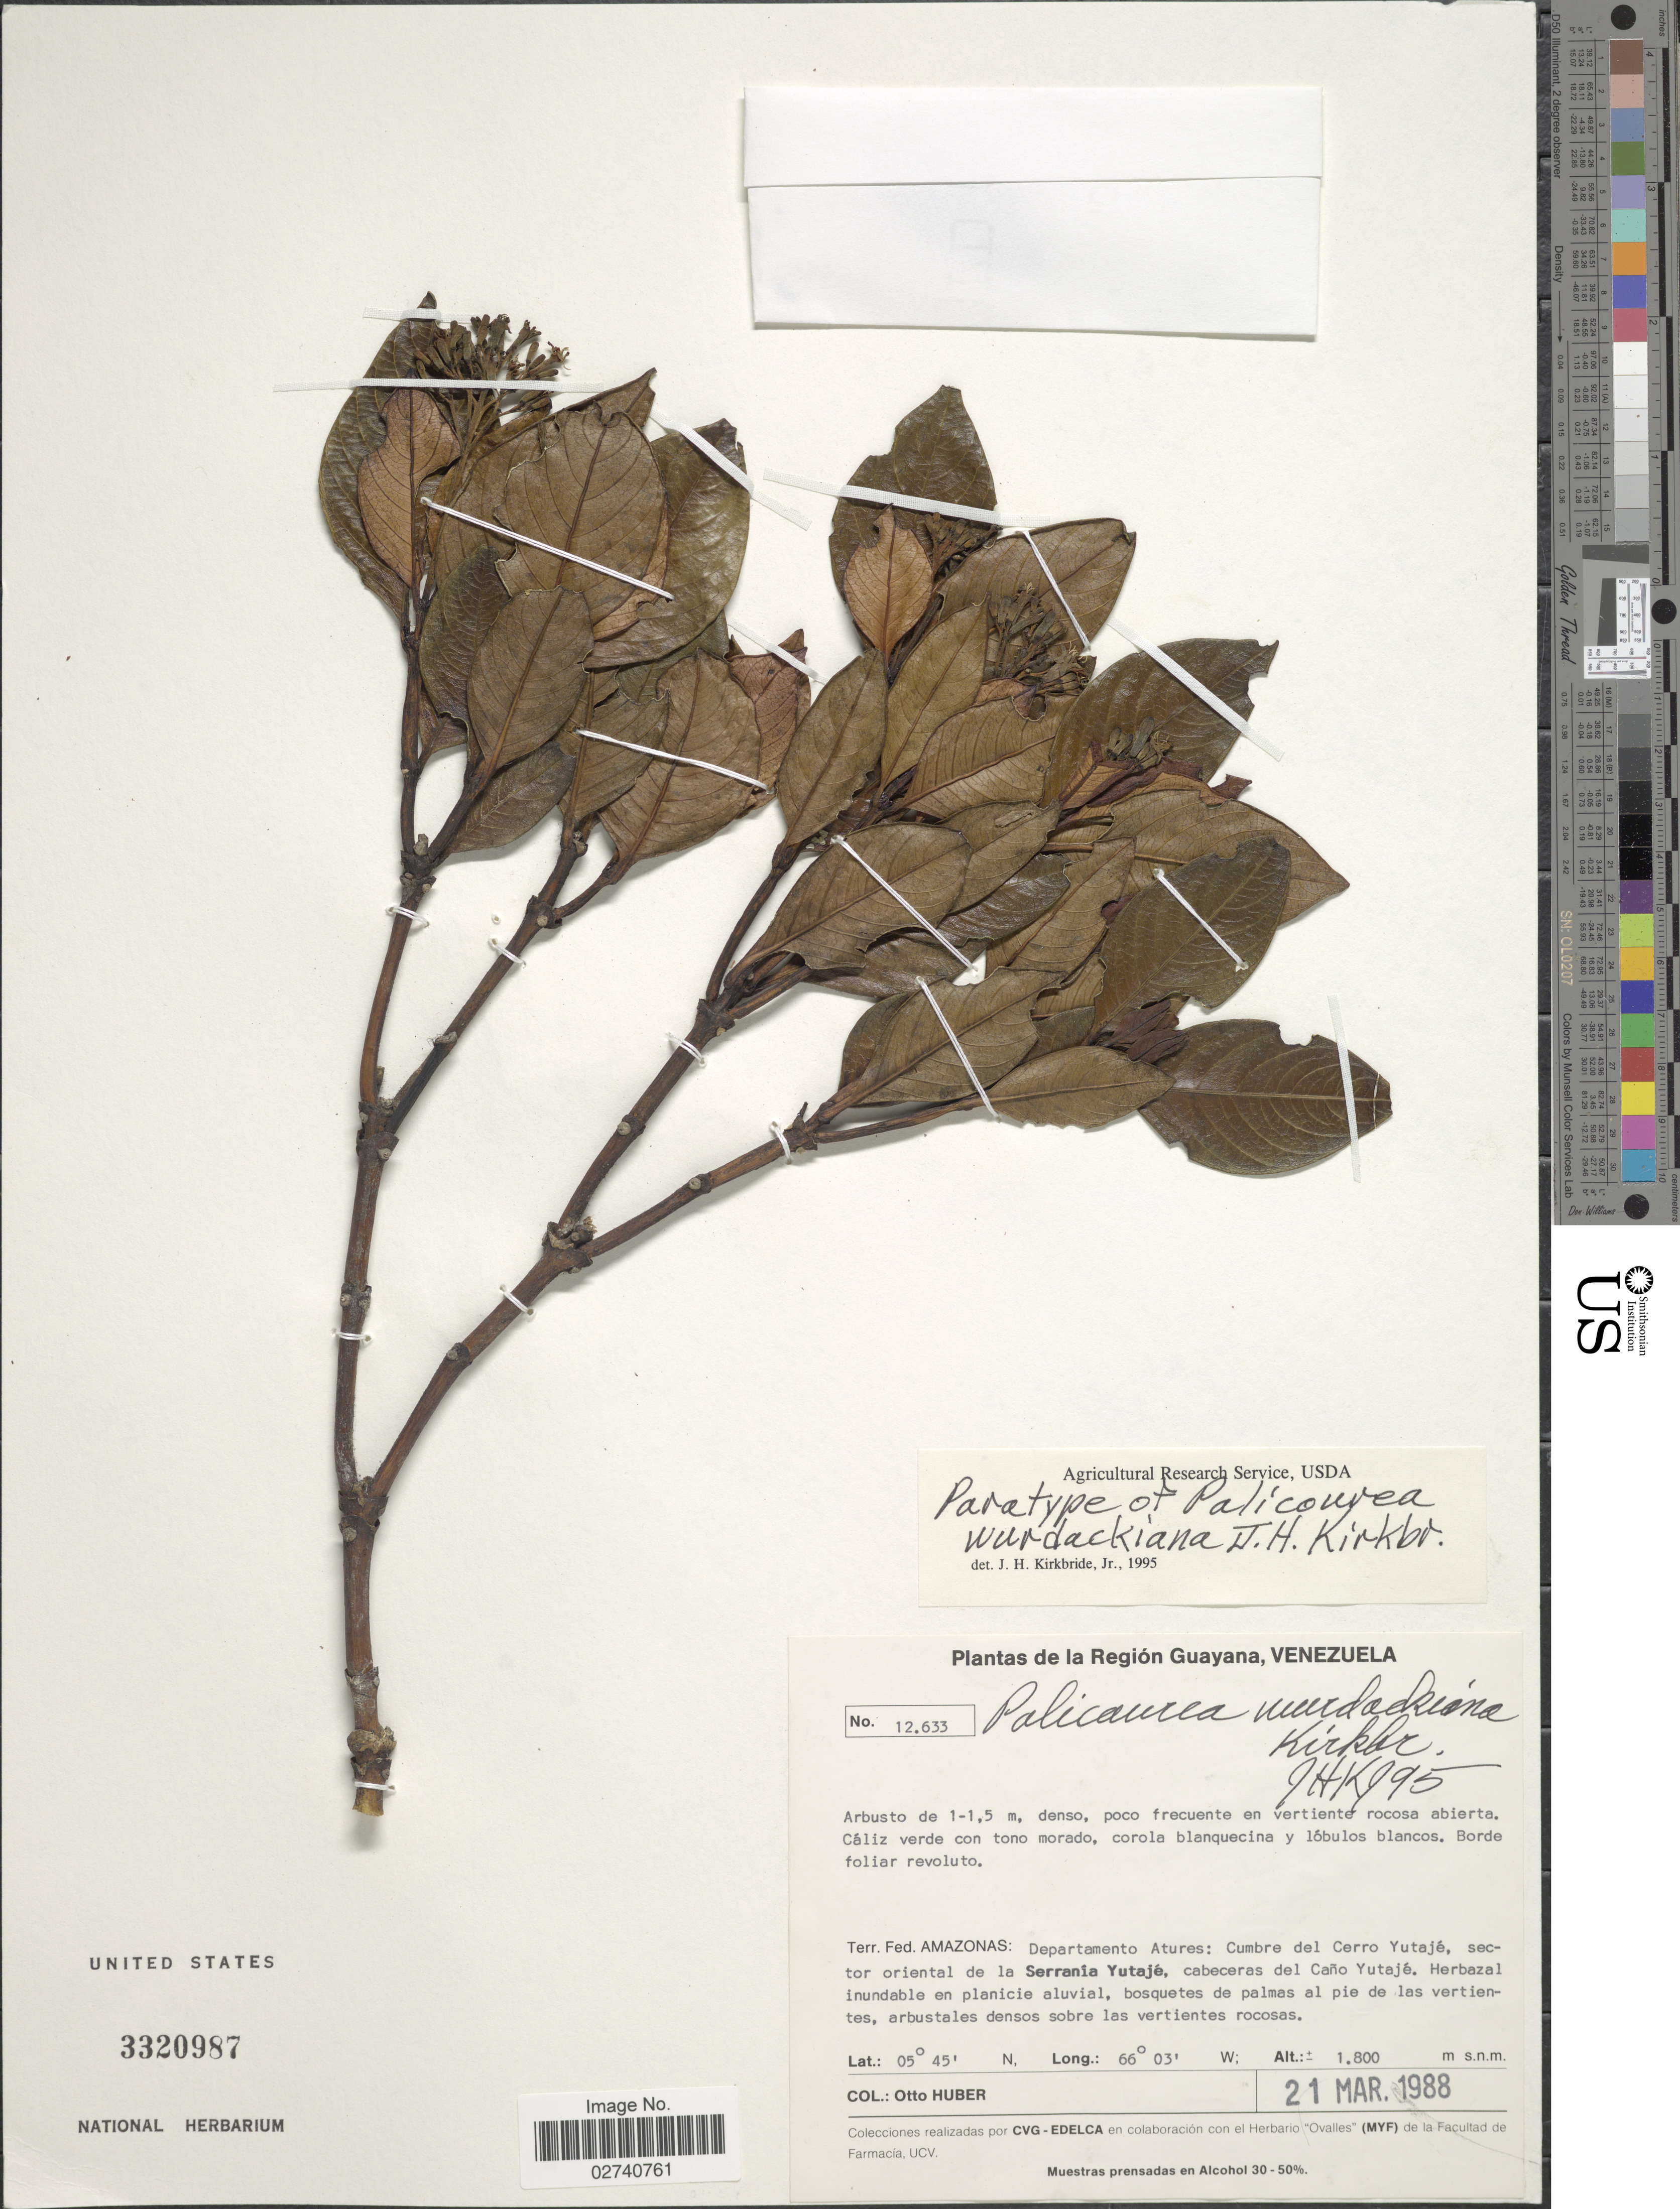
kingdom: Plantae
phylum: Tracheophyta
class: Magnoliopsida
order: Gentianales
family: Rubiaceae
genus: Palicourea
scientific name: Palicourea wurdackiana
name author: J.H. Kirkbr.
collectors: O. Huber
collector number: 12633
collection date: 1988-03-21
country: Venezuela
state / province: Amazonas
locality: Region Guauana. Departamento Atures: Cumbre del Cerro Yutaje, sector oriental de la Serrania Yutaje, cabeceras del Cano Yutaje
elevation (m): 1800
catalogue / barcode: US 3320987